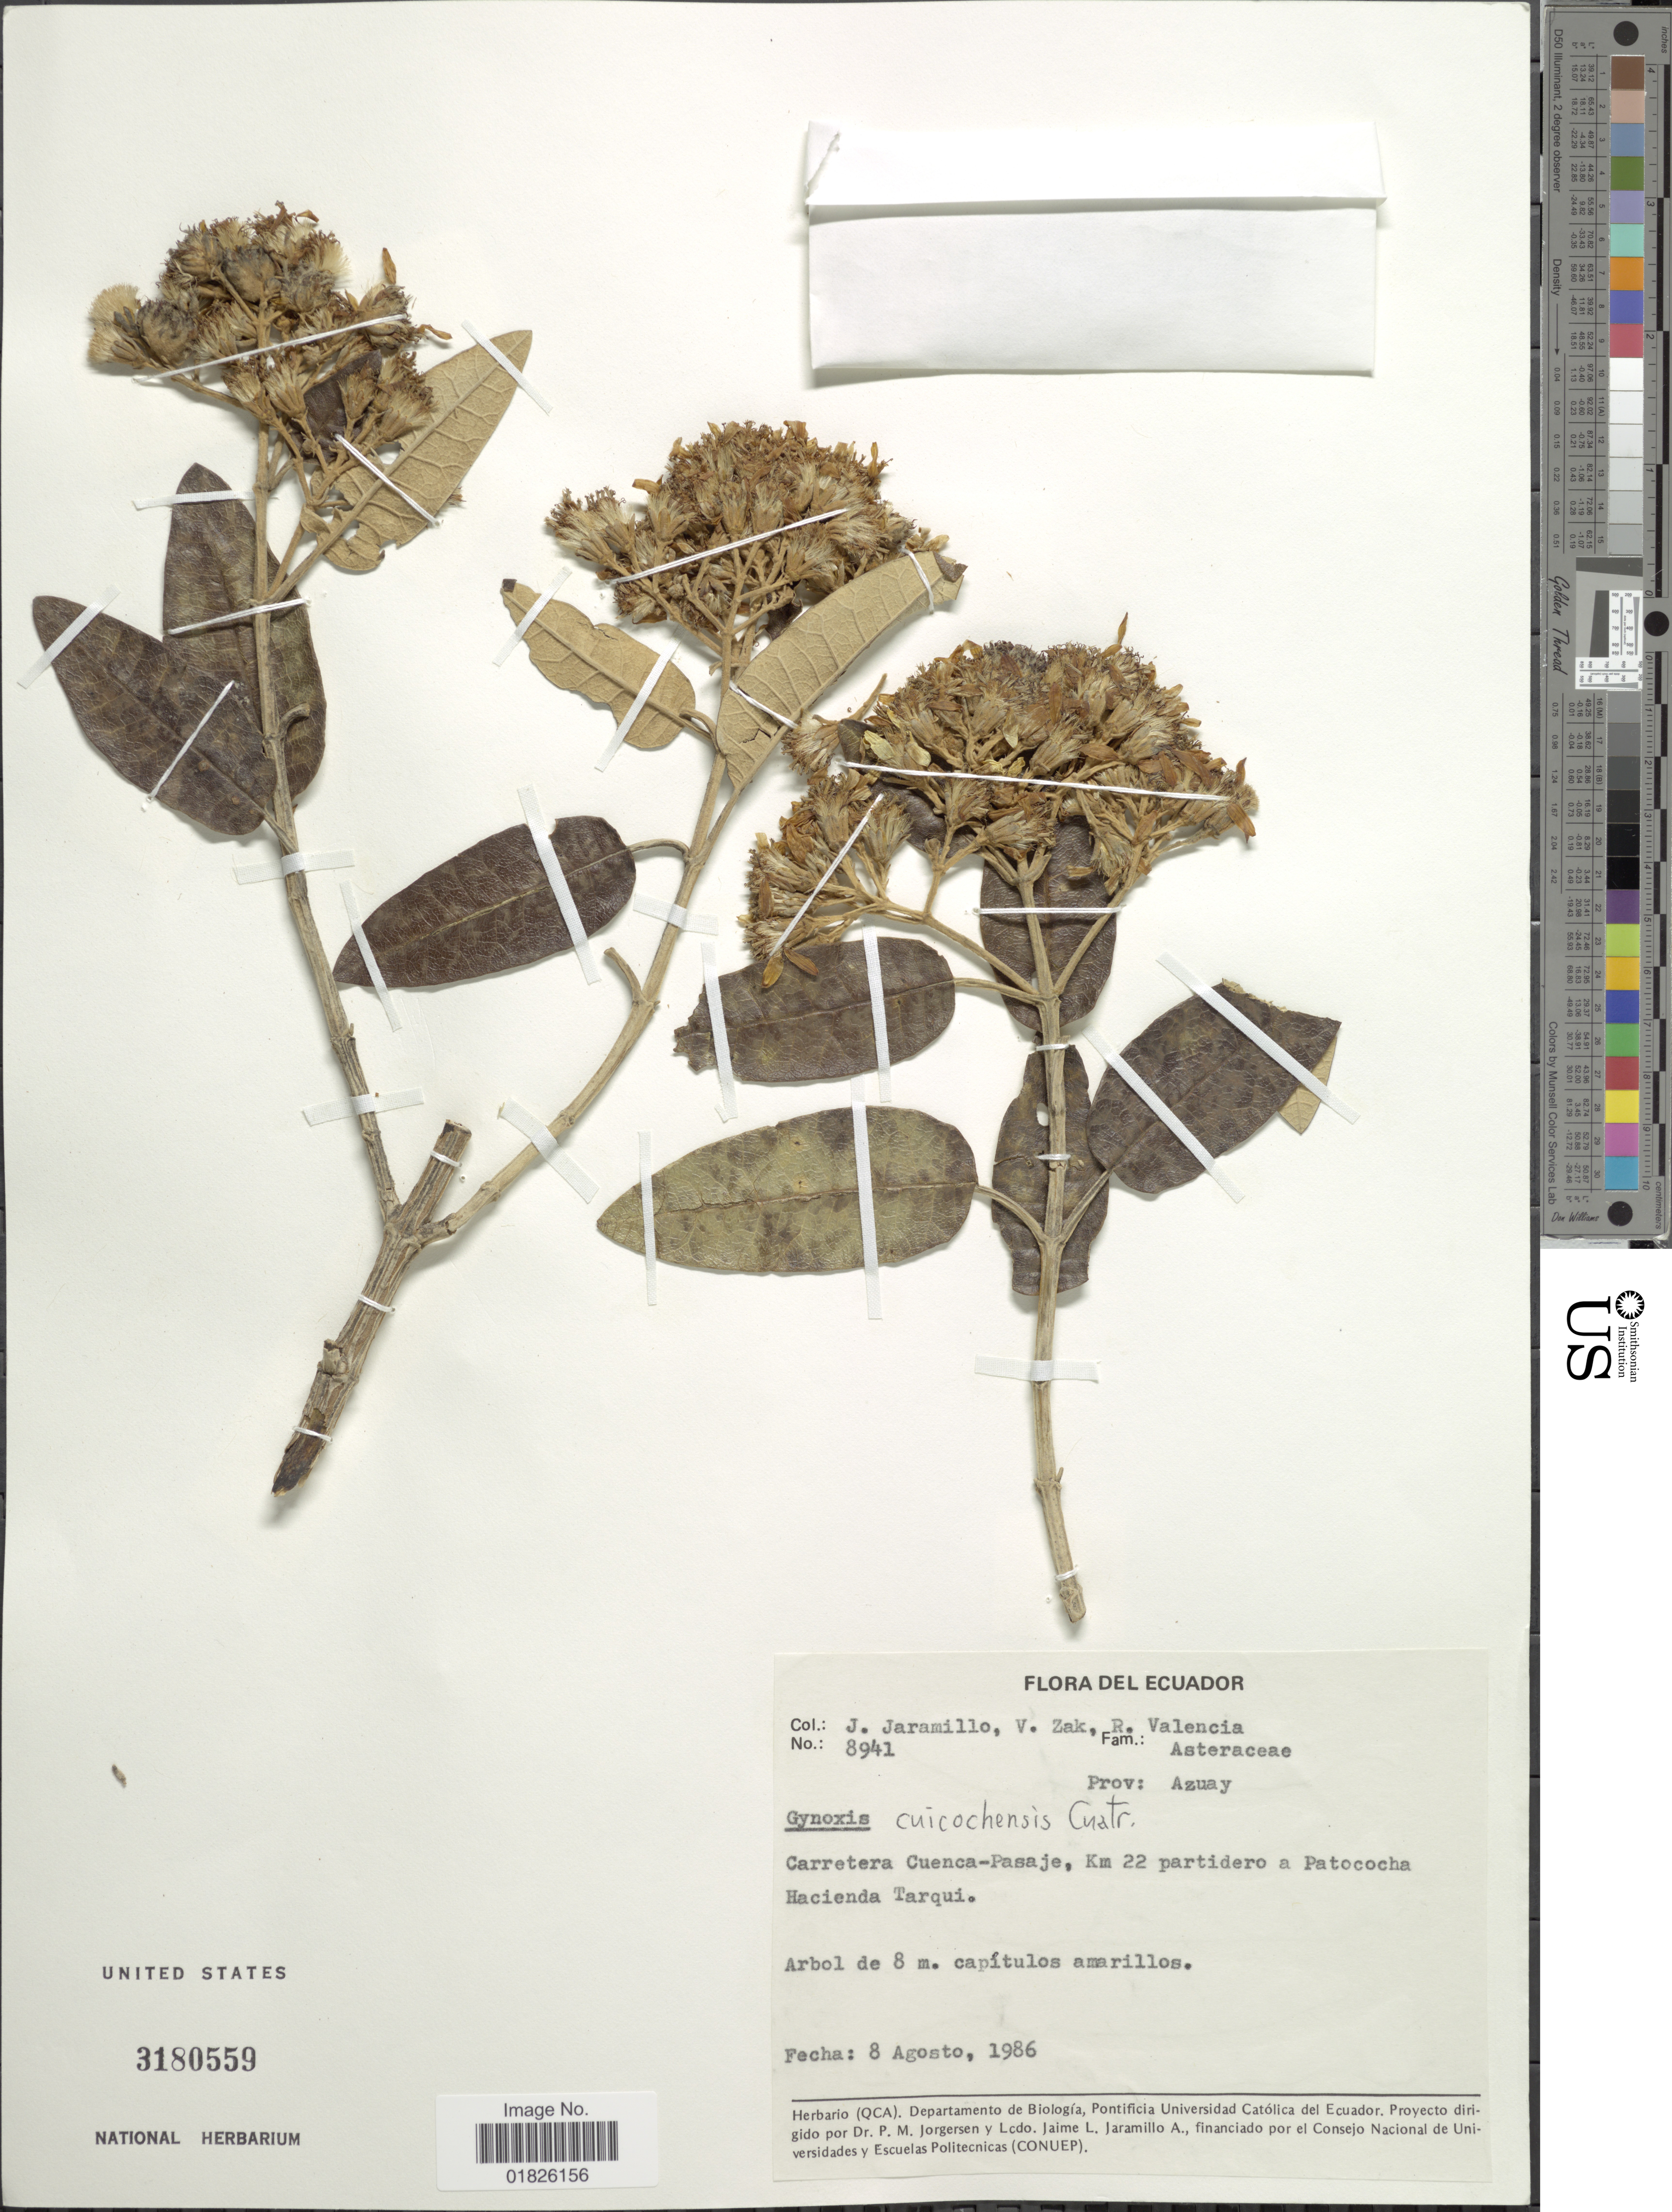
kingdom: Plantae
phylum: Tracheophyta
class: Magnoliopsida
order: Asterales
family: Asteraceae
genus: Gynoxys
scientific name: Gynoxys cuicochensis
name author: Cuatrec.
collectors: J. Jaramillo, V. Zak & R. Valencia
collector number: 8941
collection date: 1986-08-08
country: Ecuador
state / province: Azuay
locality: Carretera Cuenca-Pasaje, Km 22 partidero a Patococha. hacienda Tarqui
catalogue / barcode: US 3180559